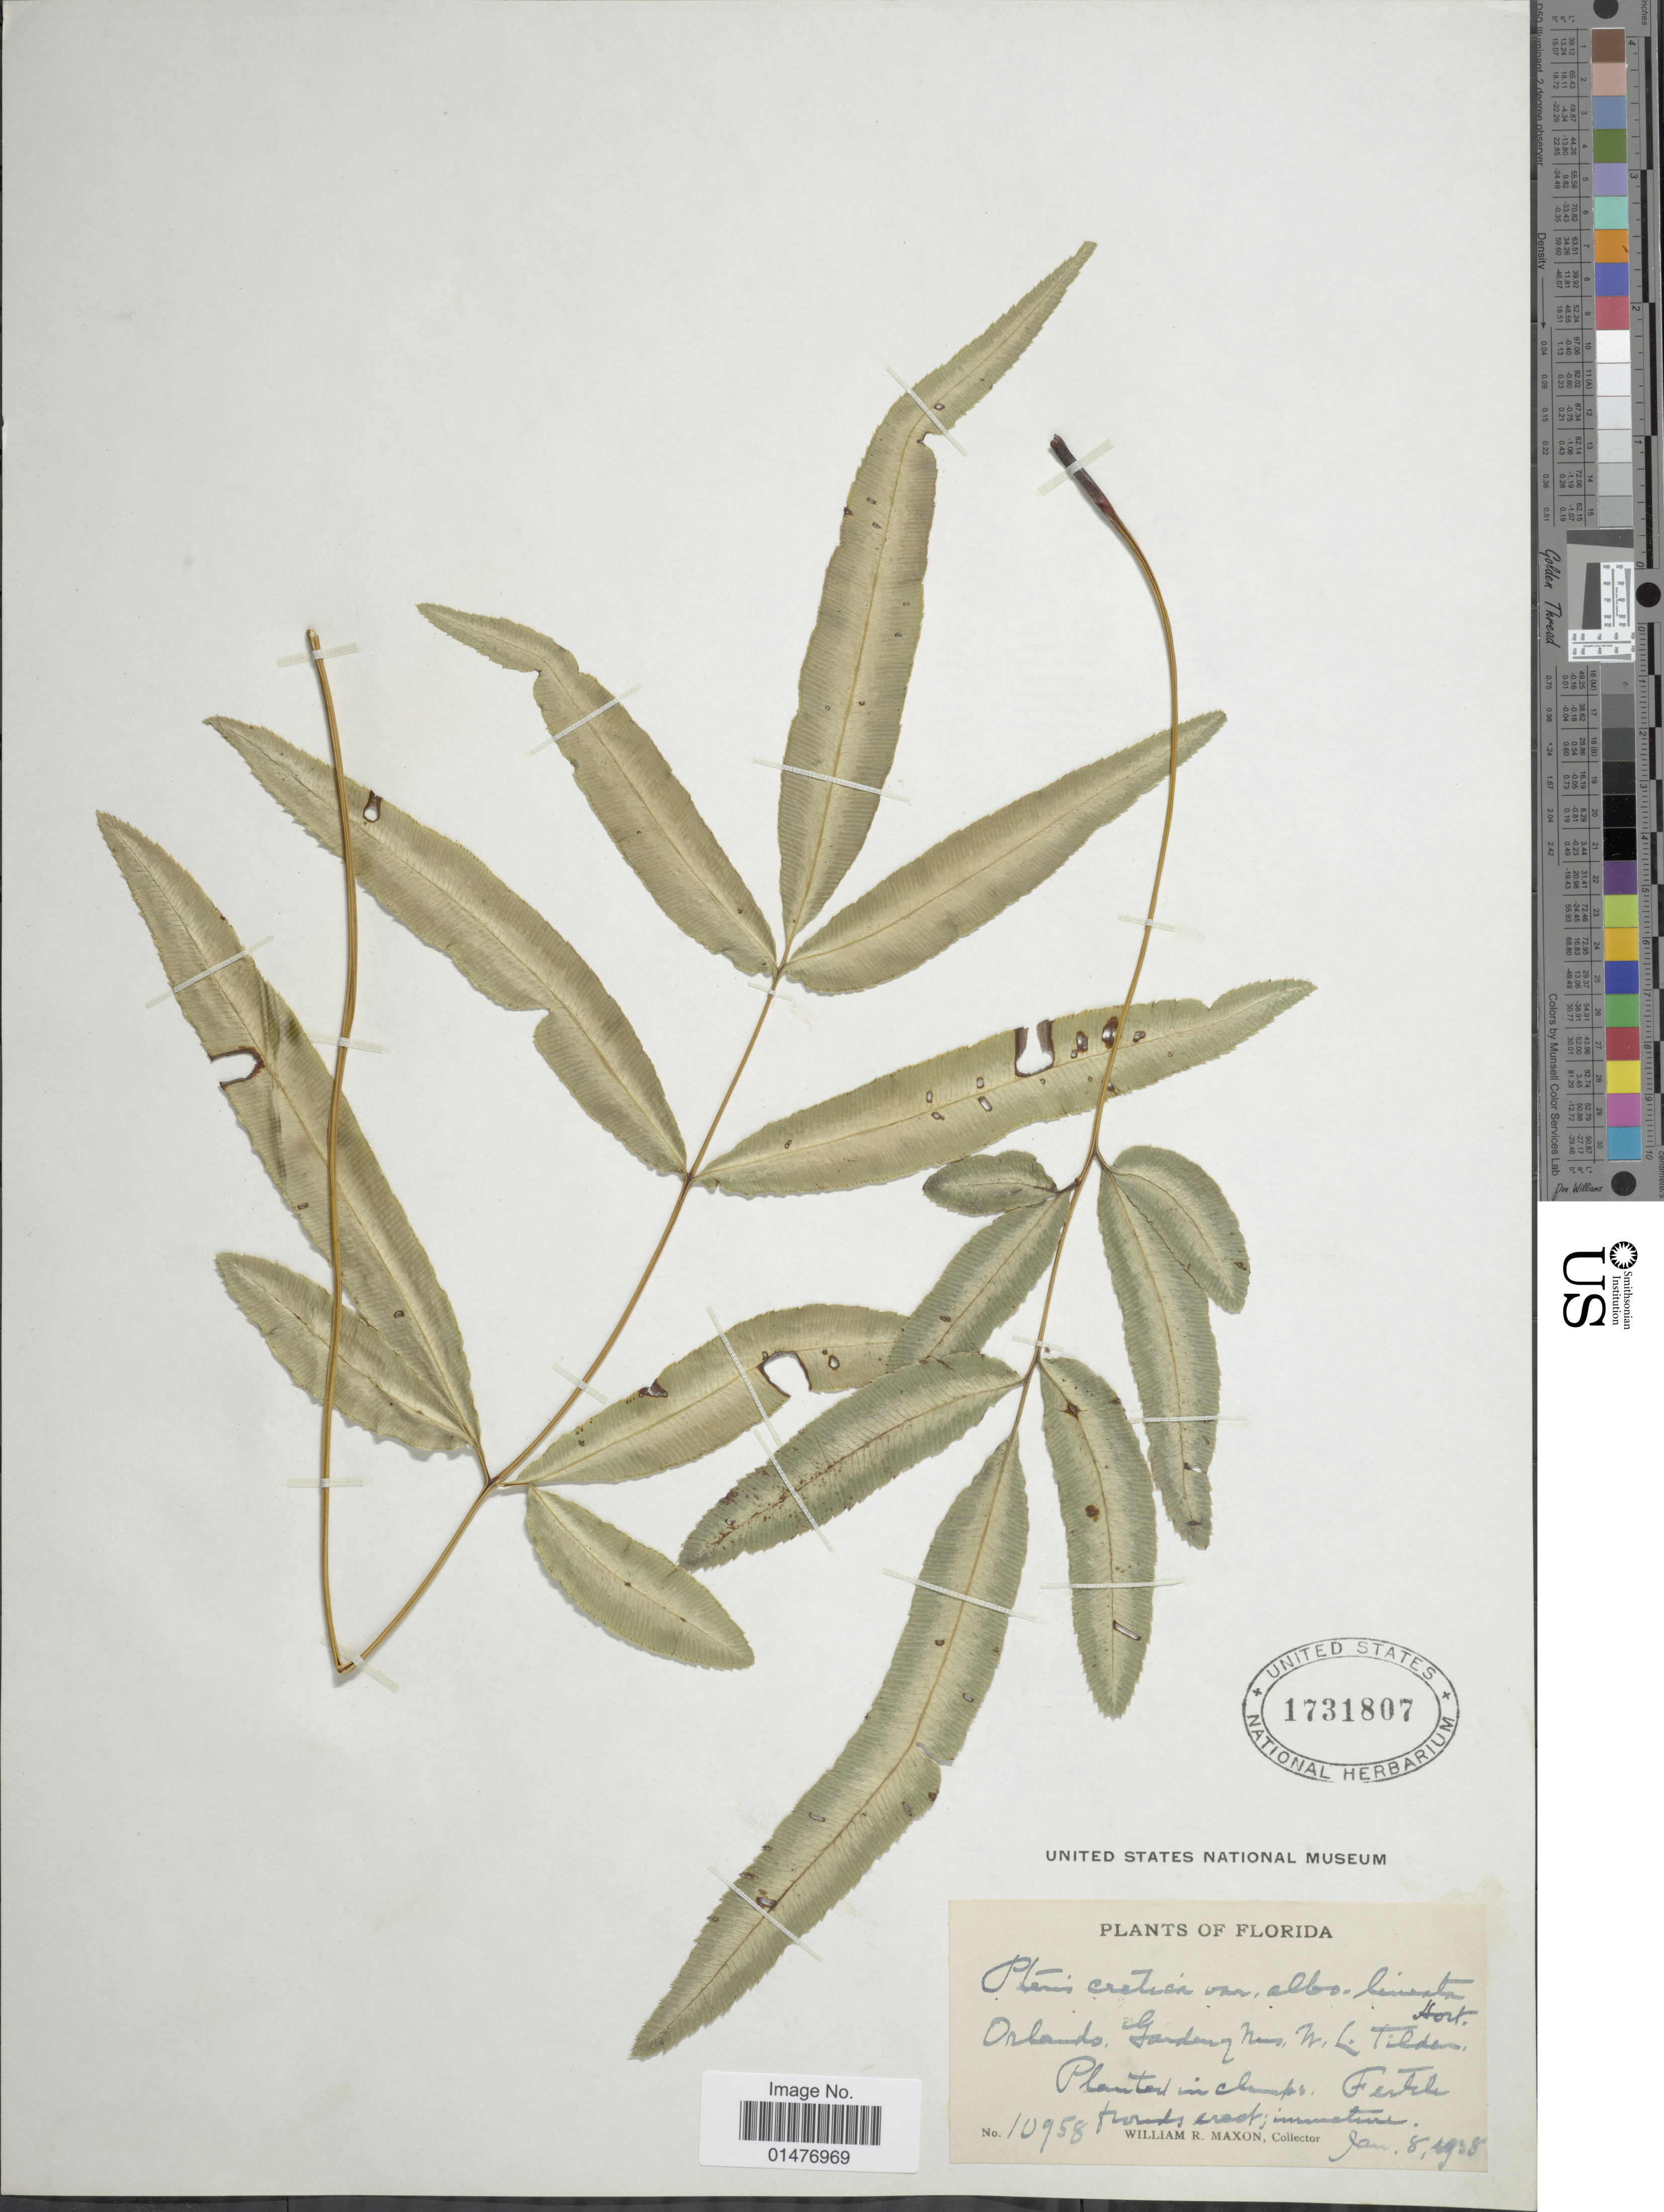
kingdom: Plantae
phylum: Tracheophyta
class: Polypodiopsida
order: Polypodiales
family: Pteridaceae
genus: Pteris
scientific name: Pteris cretica var. albolineata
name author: Hook.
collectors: W. R. Maxon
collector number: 10958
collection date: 1938-10-08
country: United States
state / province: Florida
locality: Orlando Gardens of Mrs. W. L. Tilden.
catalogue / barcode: US 1731807